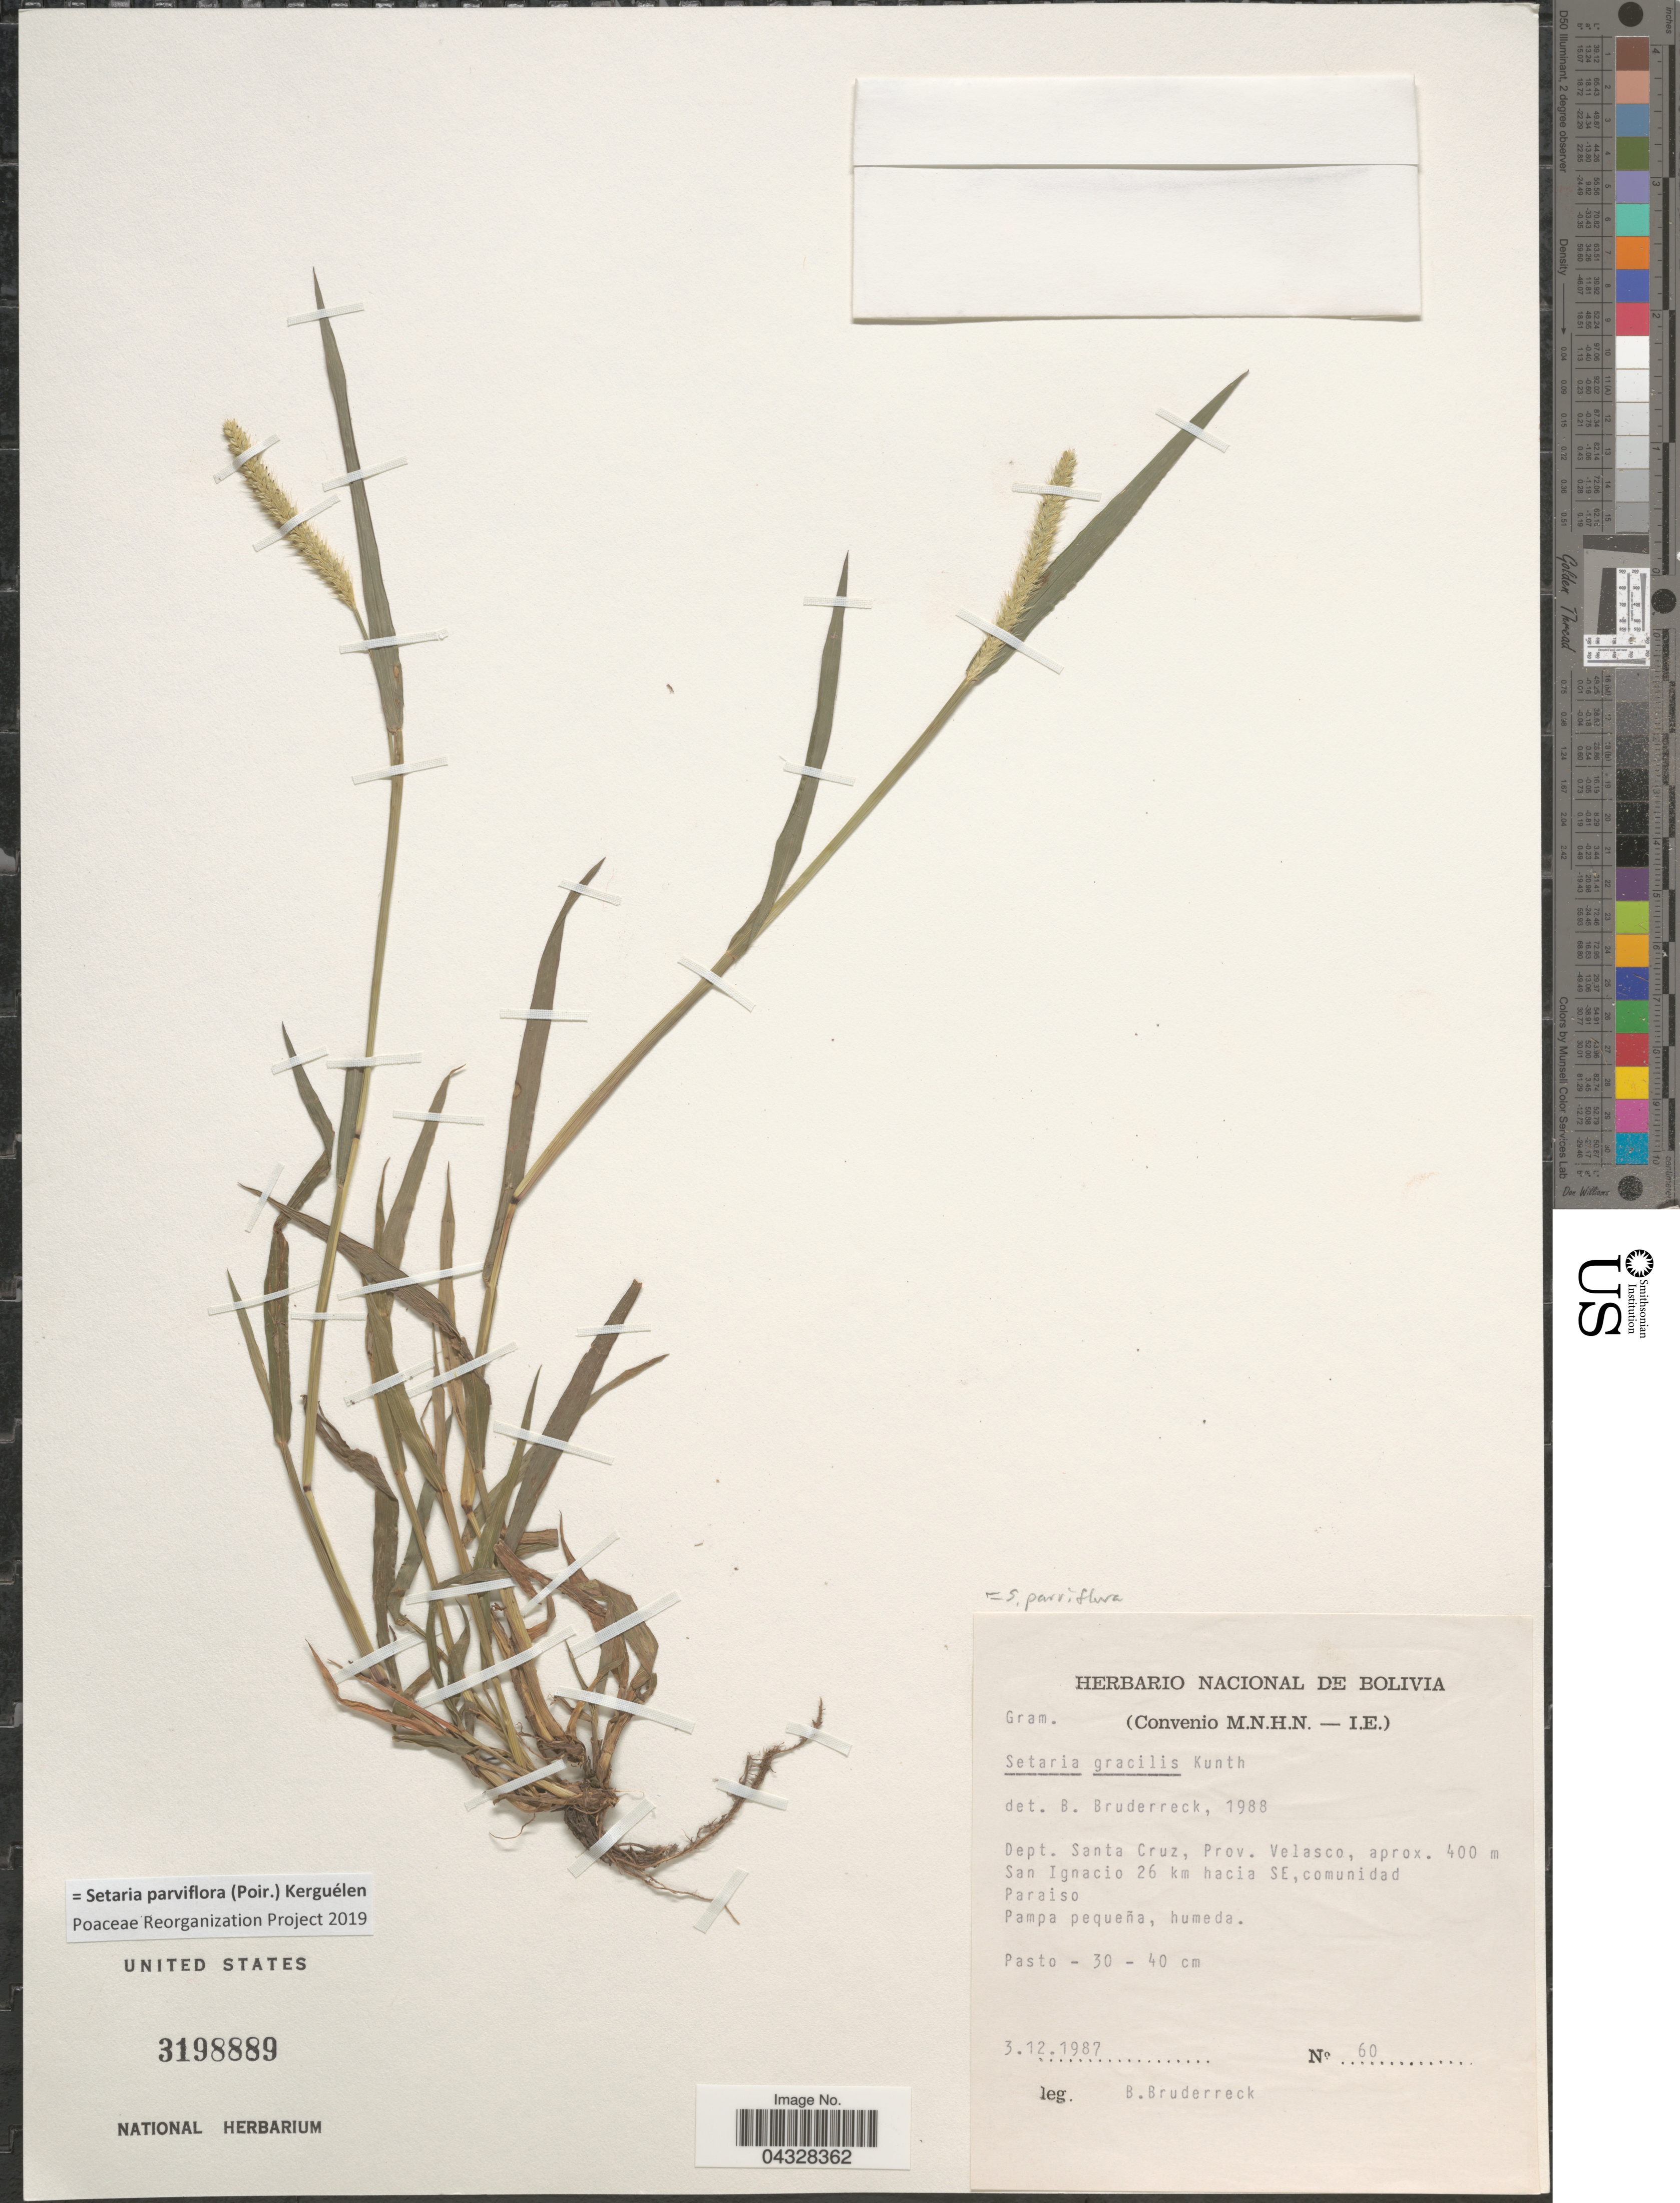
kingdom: Plantae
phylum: Tracheophyta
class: Liliopsida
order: Poales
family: Poaceae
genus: Setaria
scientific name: Setaria parviflora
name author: (Poir.) Kerguélen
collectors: B. Bruderreck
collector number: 60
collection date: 1987-12-03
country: Bolivia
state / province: Santa Cruz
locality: Dept. Santa Cruz, Prov. Velasco, San Ignacio 26 km hacia SE, comunidad Paraiso.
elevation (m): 400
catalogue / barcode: US 3198889